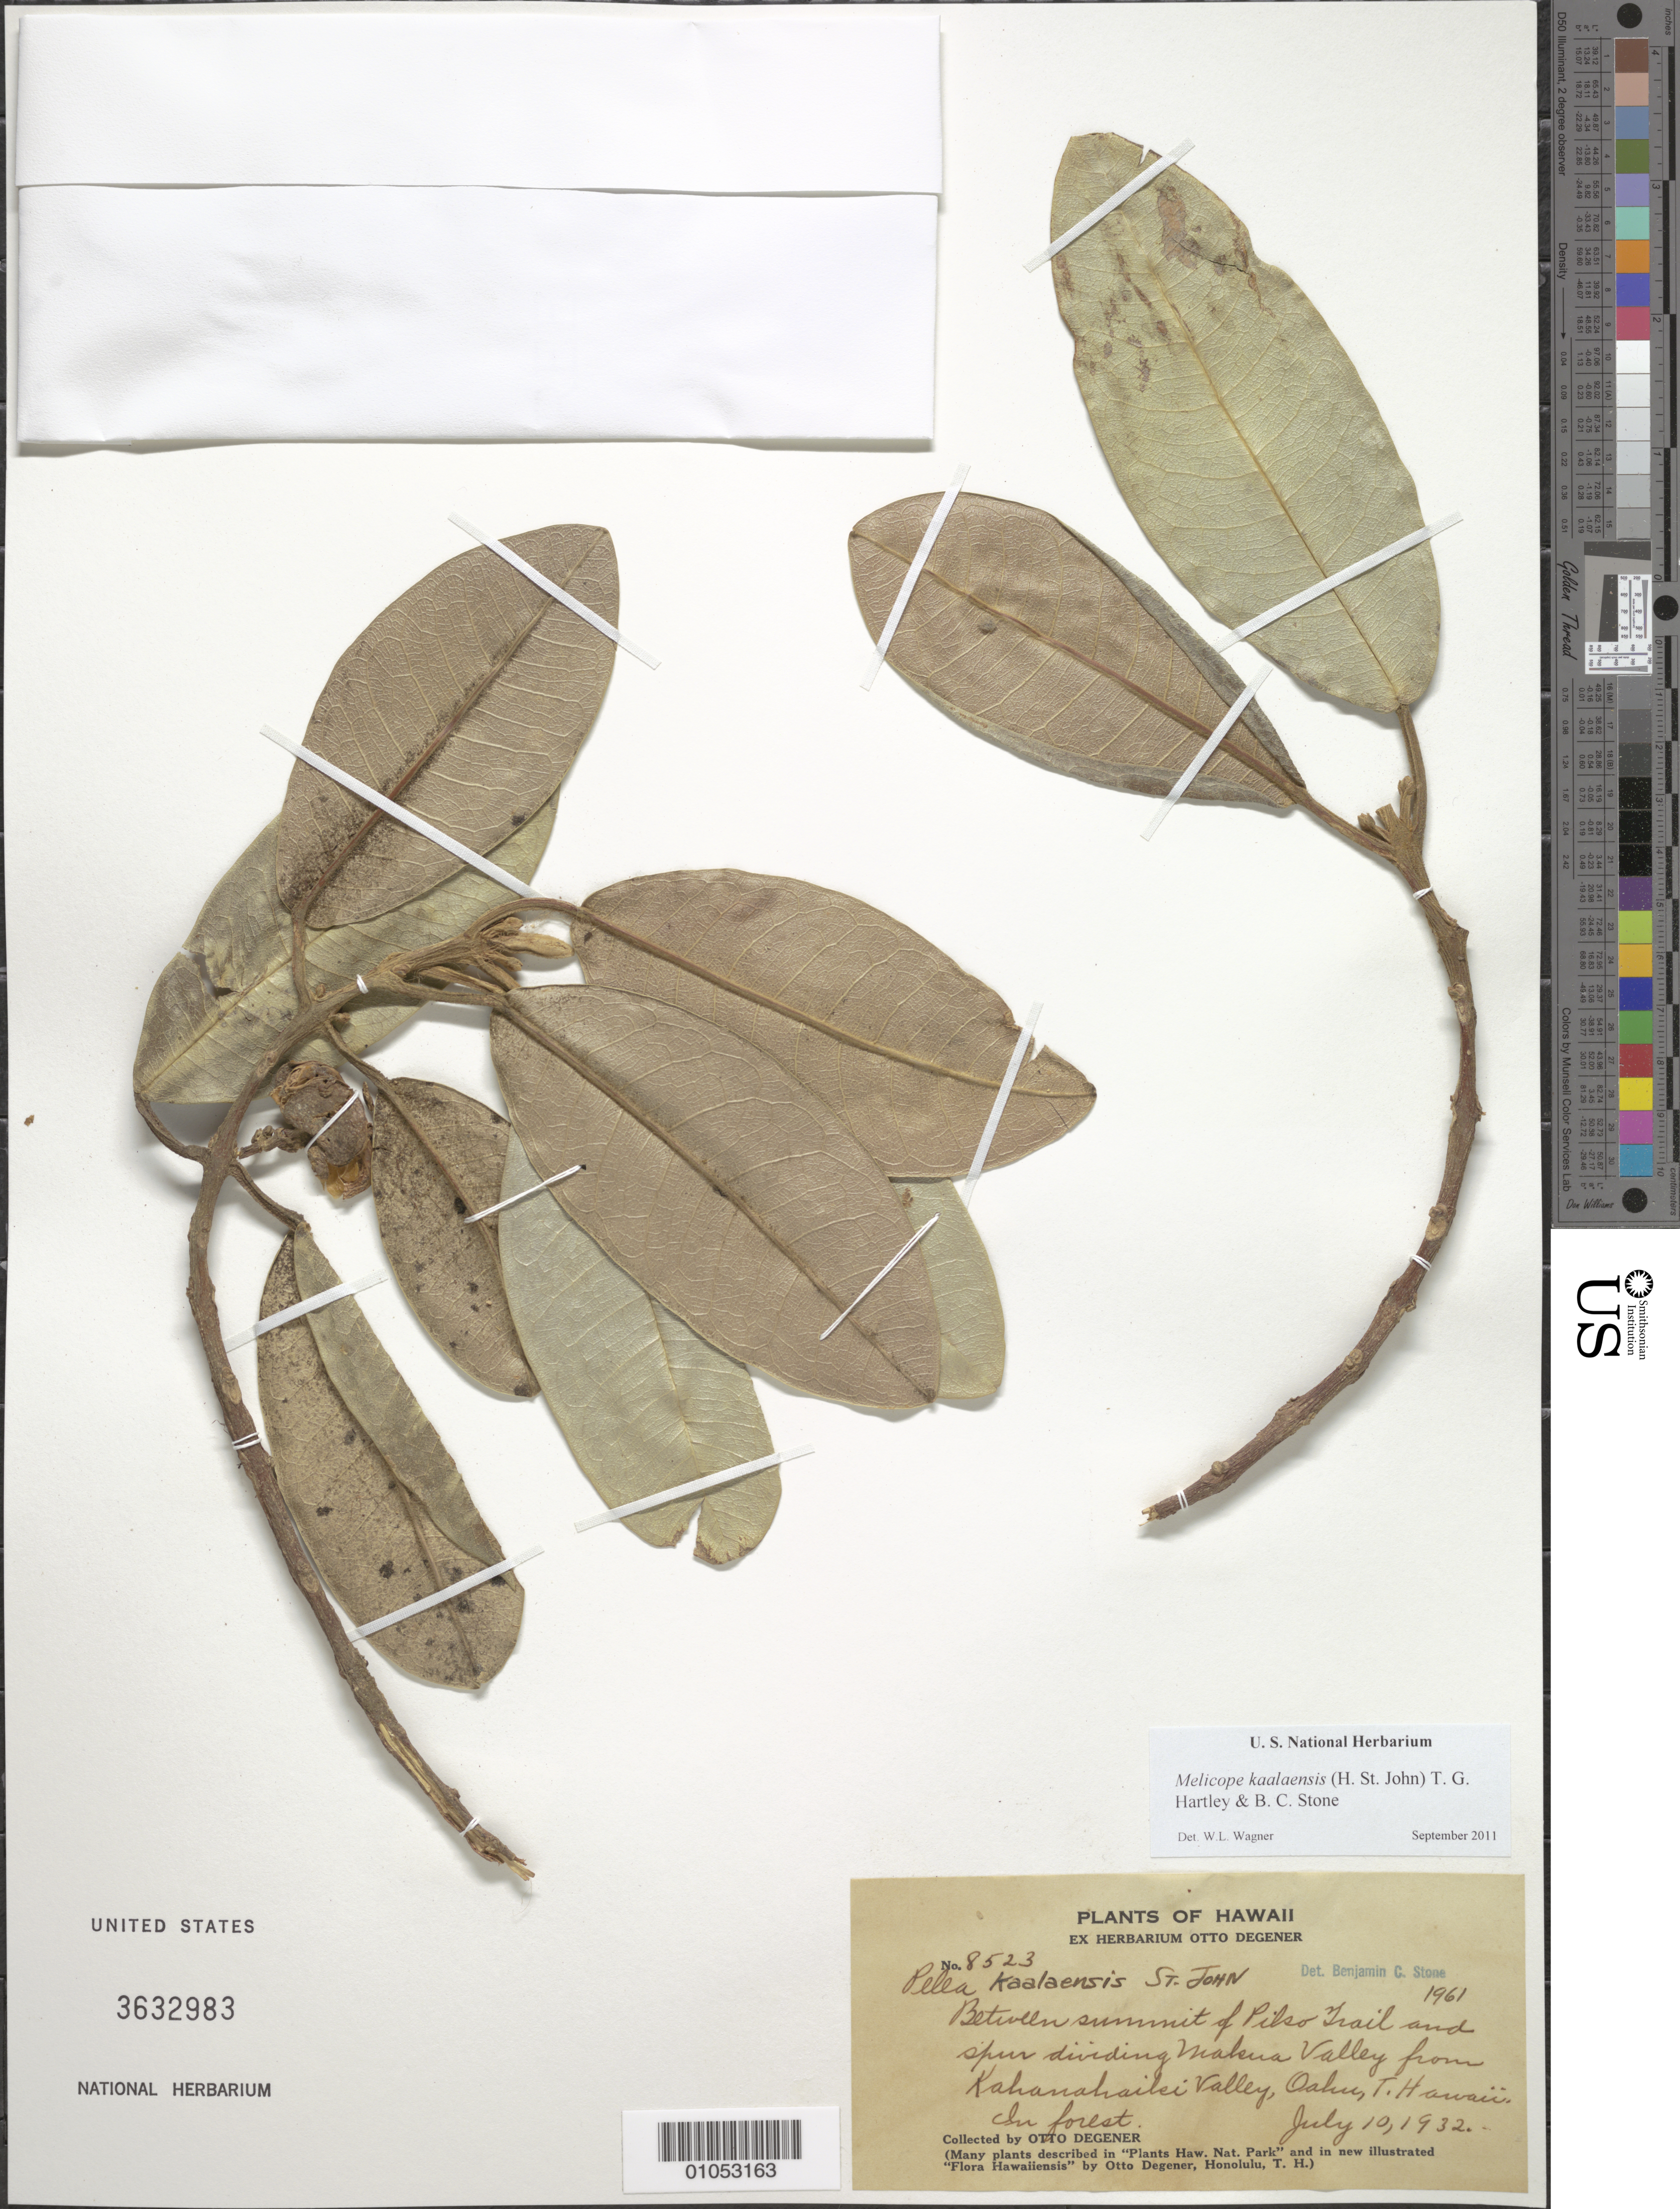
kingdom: Plantae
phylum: Tracheophyta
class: Magnoliopsida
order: Sapindales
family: Rutaceae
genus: Melicope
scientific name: Melicope kaalaensis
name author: (H. St. John) T.G. Hartley & B.C. Stone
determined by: Wagner, W. L., (BOT), Smithsonian Institution - National Museum of Natural History (UNITED STATES)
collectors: O. Degener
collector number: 8523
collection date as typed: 10 Jul 1932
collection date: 1932-07-10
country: United States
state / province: Hawaii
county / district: Honolulu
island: Oahu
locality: Between summit of Pilso Trail and spur dividing Makua Valley from Kahanahailsi Valley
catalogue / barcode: US 3632983